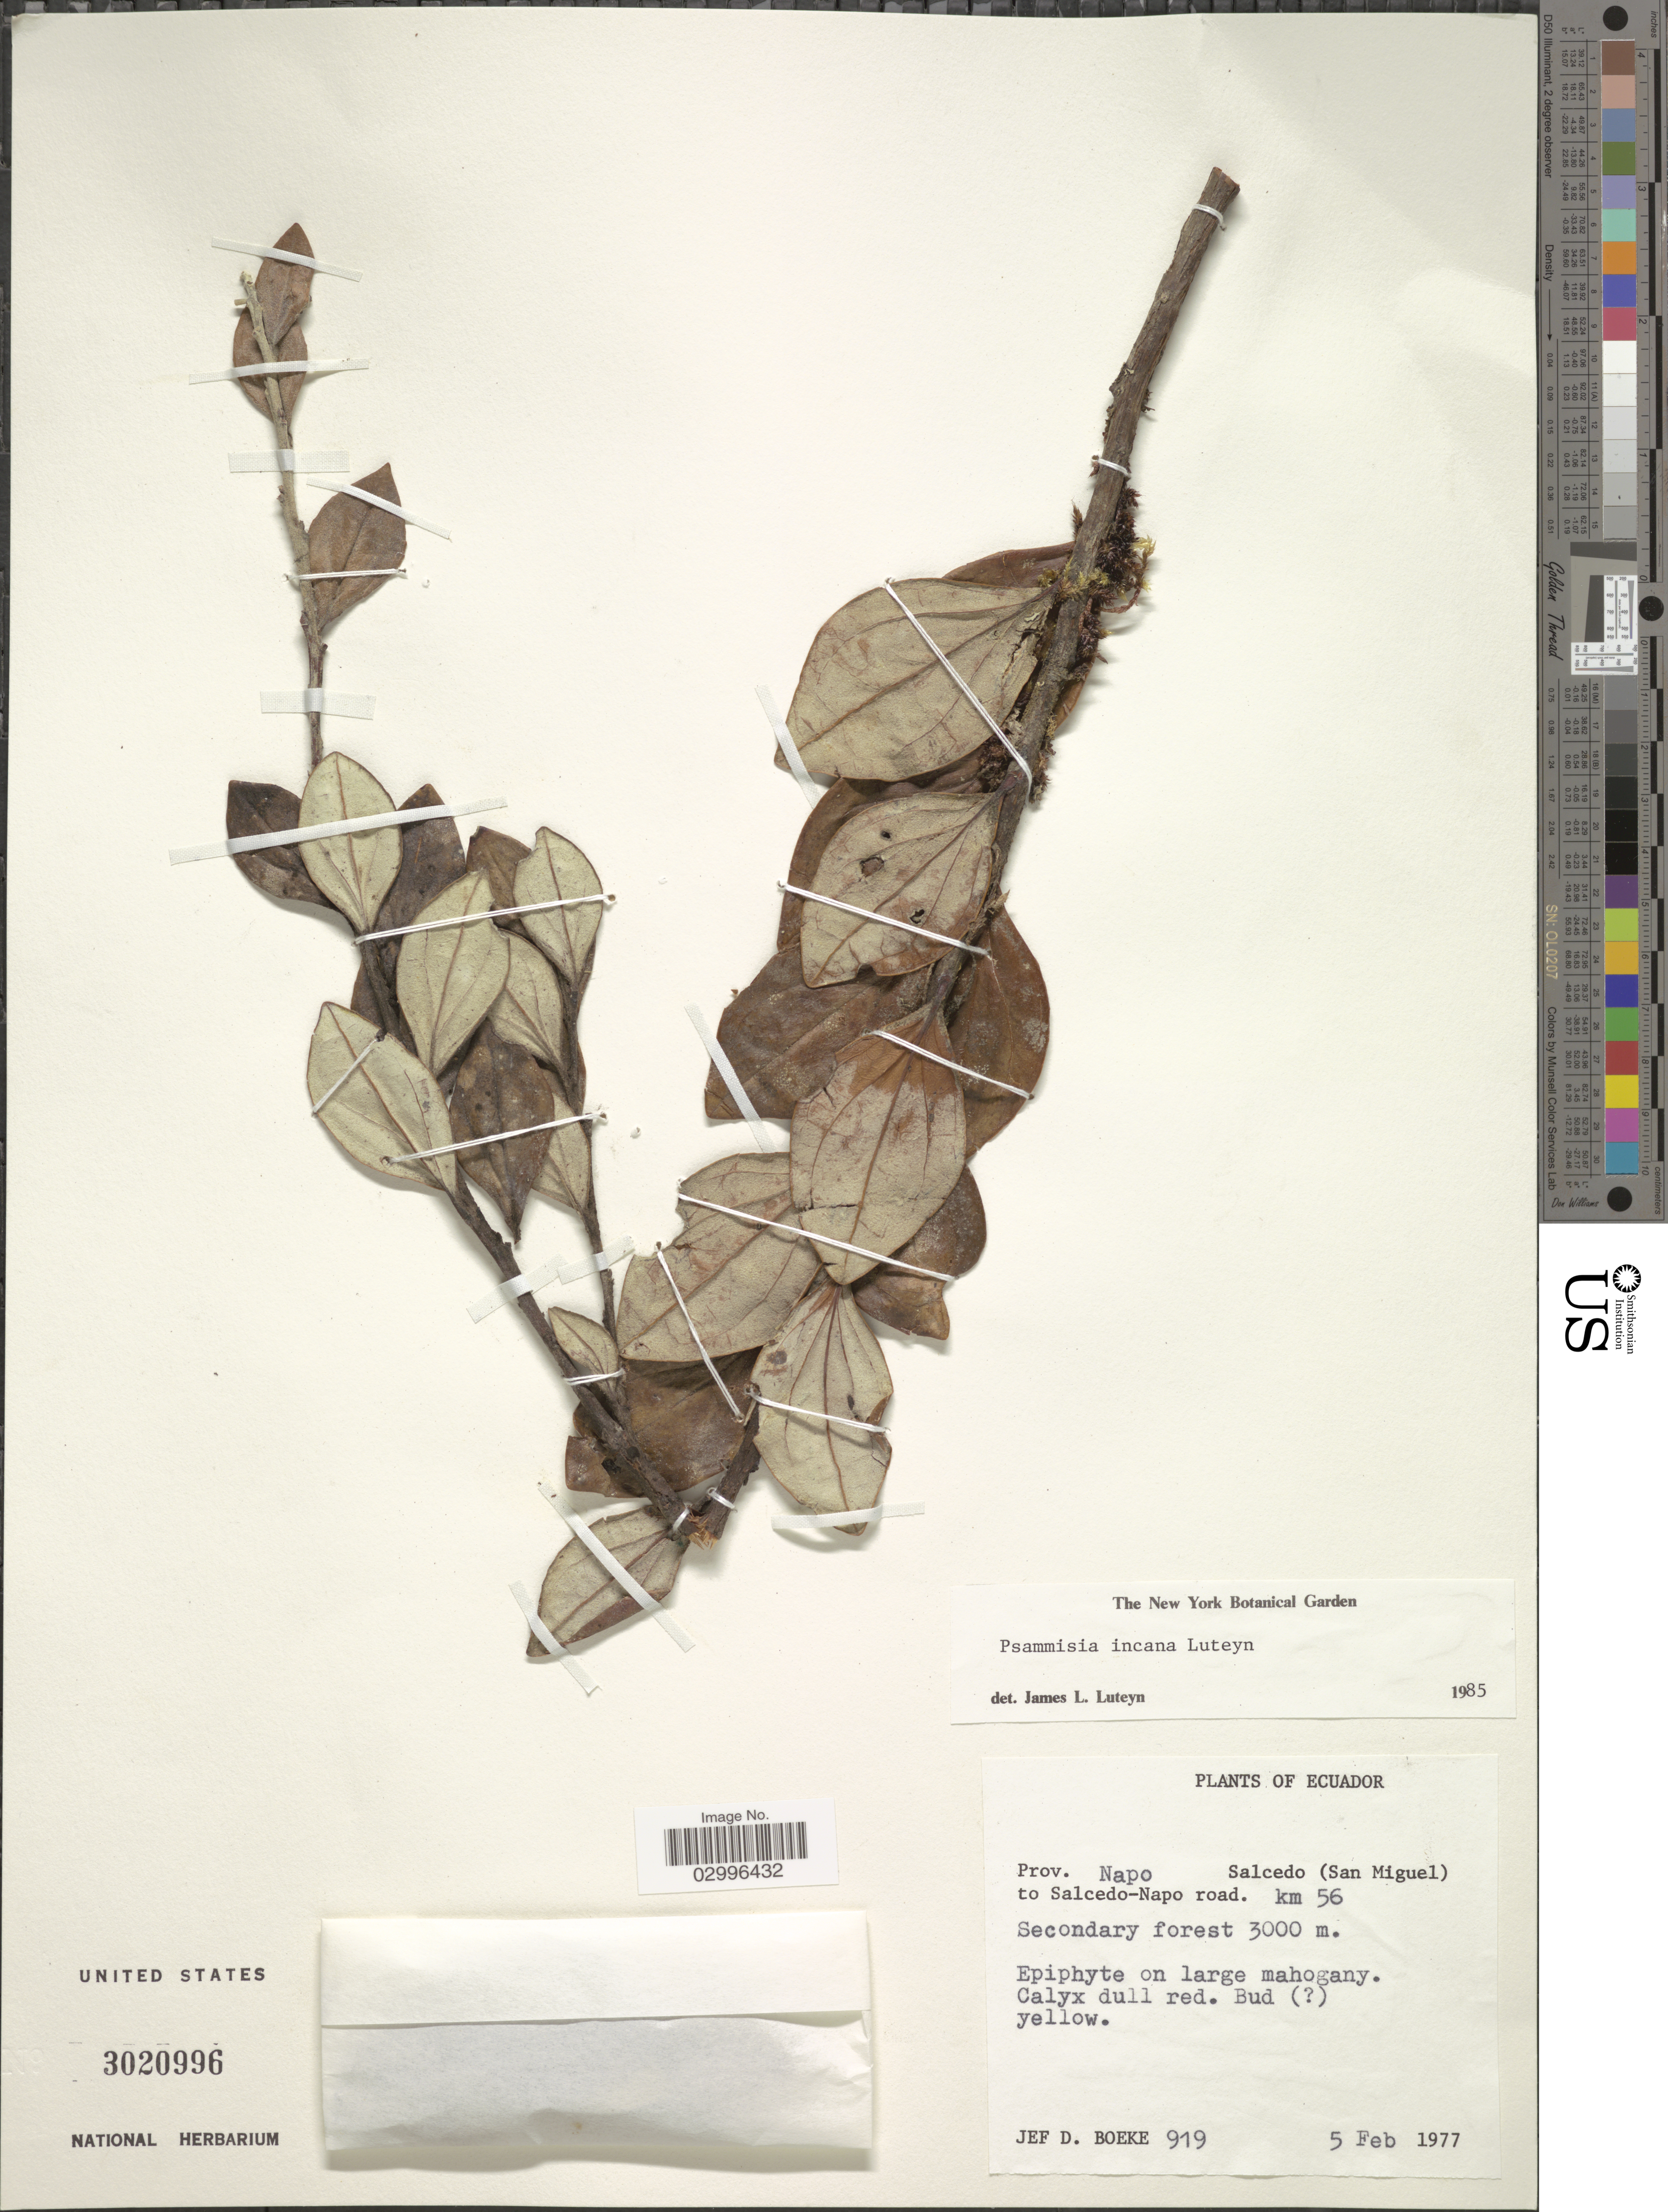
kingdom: Plantae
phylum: Tracheophyta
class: Magnoliopsida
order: Ericales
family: Ericaceae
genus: Psammisia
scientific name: Psammisia incana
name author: Luteyn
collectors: J. Boeke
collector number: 919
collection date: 1977-02-05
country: Ecuador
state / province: Napo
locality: Salcedo (San Miguel) to Salcedo-Napo road. km 56.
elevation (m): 3000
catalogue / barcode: US 3020996